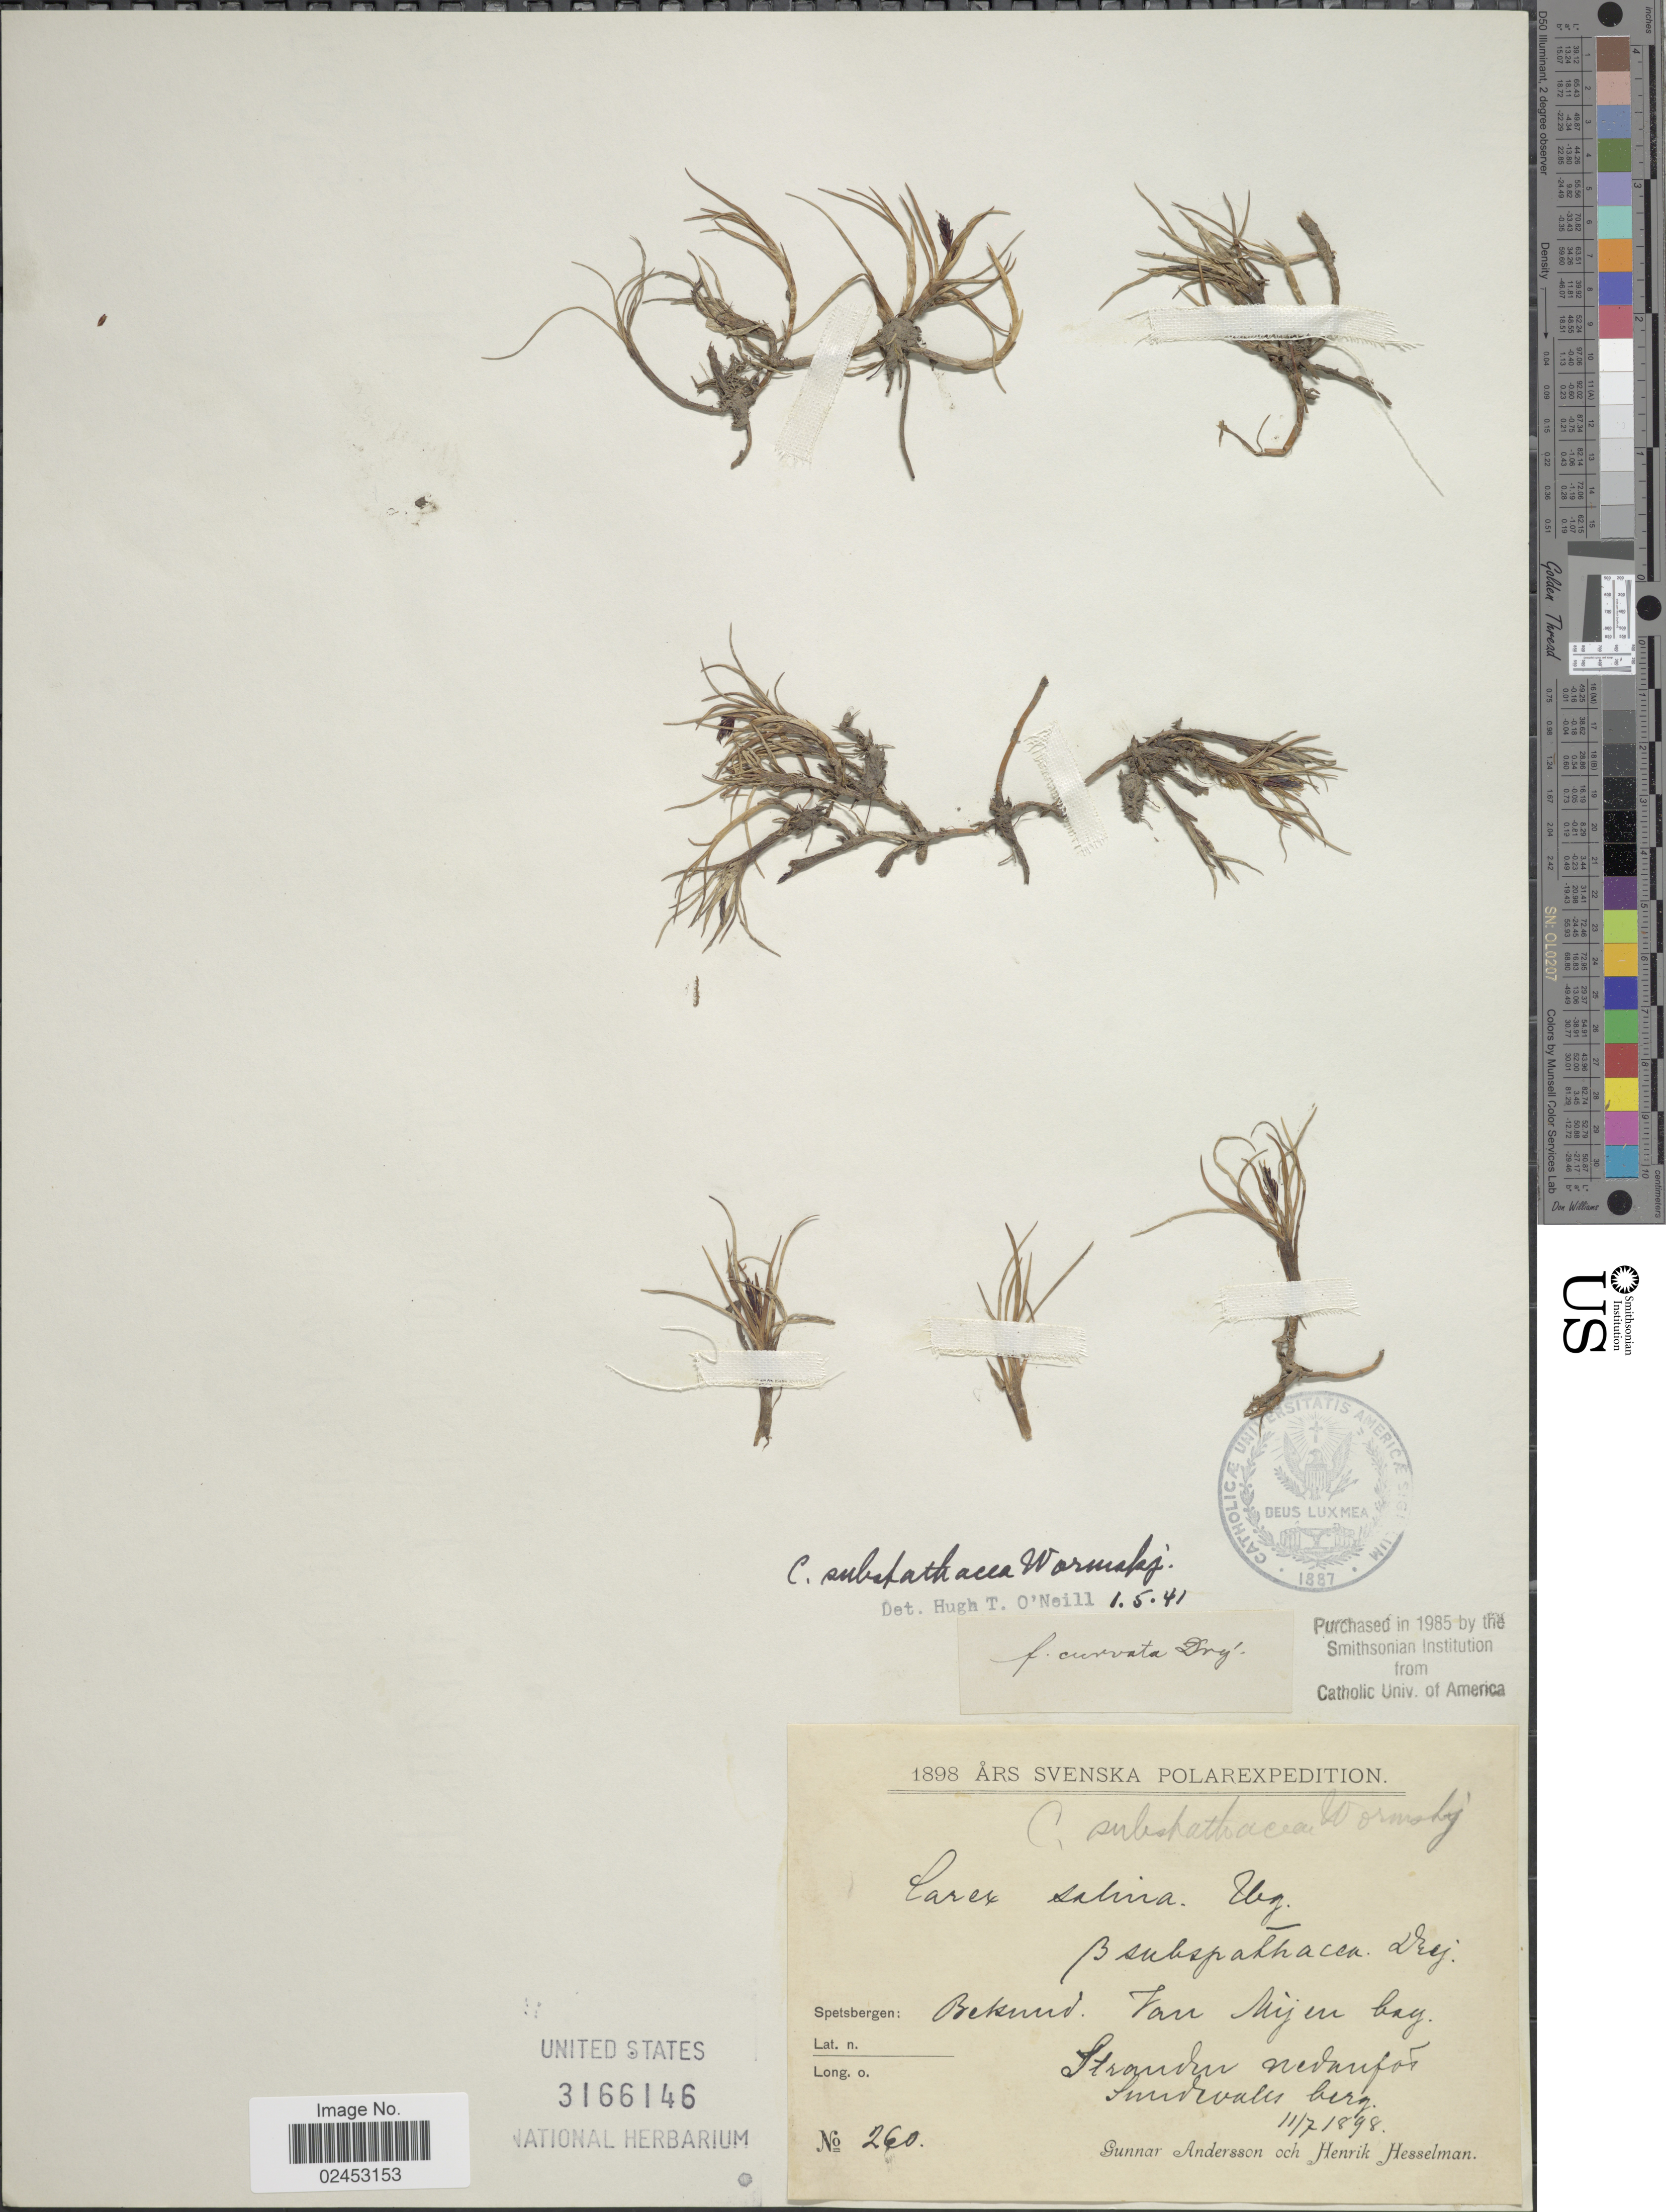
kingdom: Plantae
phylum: Tracheophyta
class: Liliopsida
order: Poales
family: Cyperaceae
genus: Carex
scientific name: Carex subspathacea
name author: Wormsk. ex Hornem.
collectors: C. Andersson & H. Hesselman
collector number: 260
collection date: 1898-07-11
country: Norway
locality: Spetsbergen: Belsund, Van Mijen bay. Stranden nedenfor Sundewalls berg.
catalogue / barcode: US 3166146